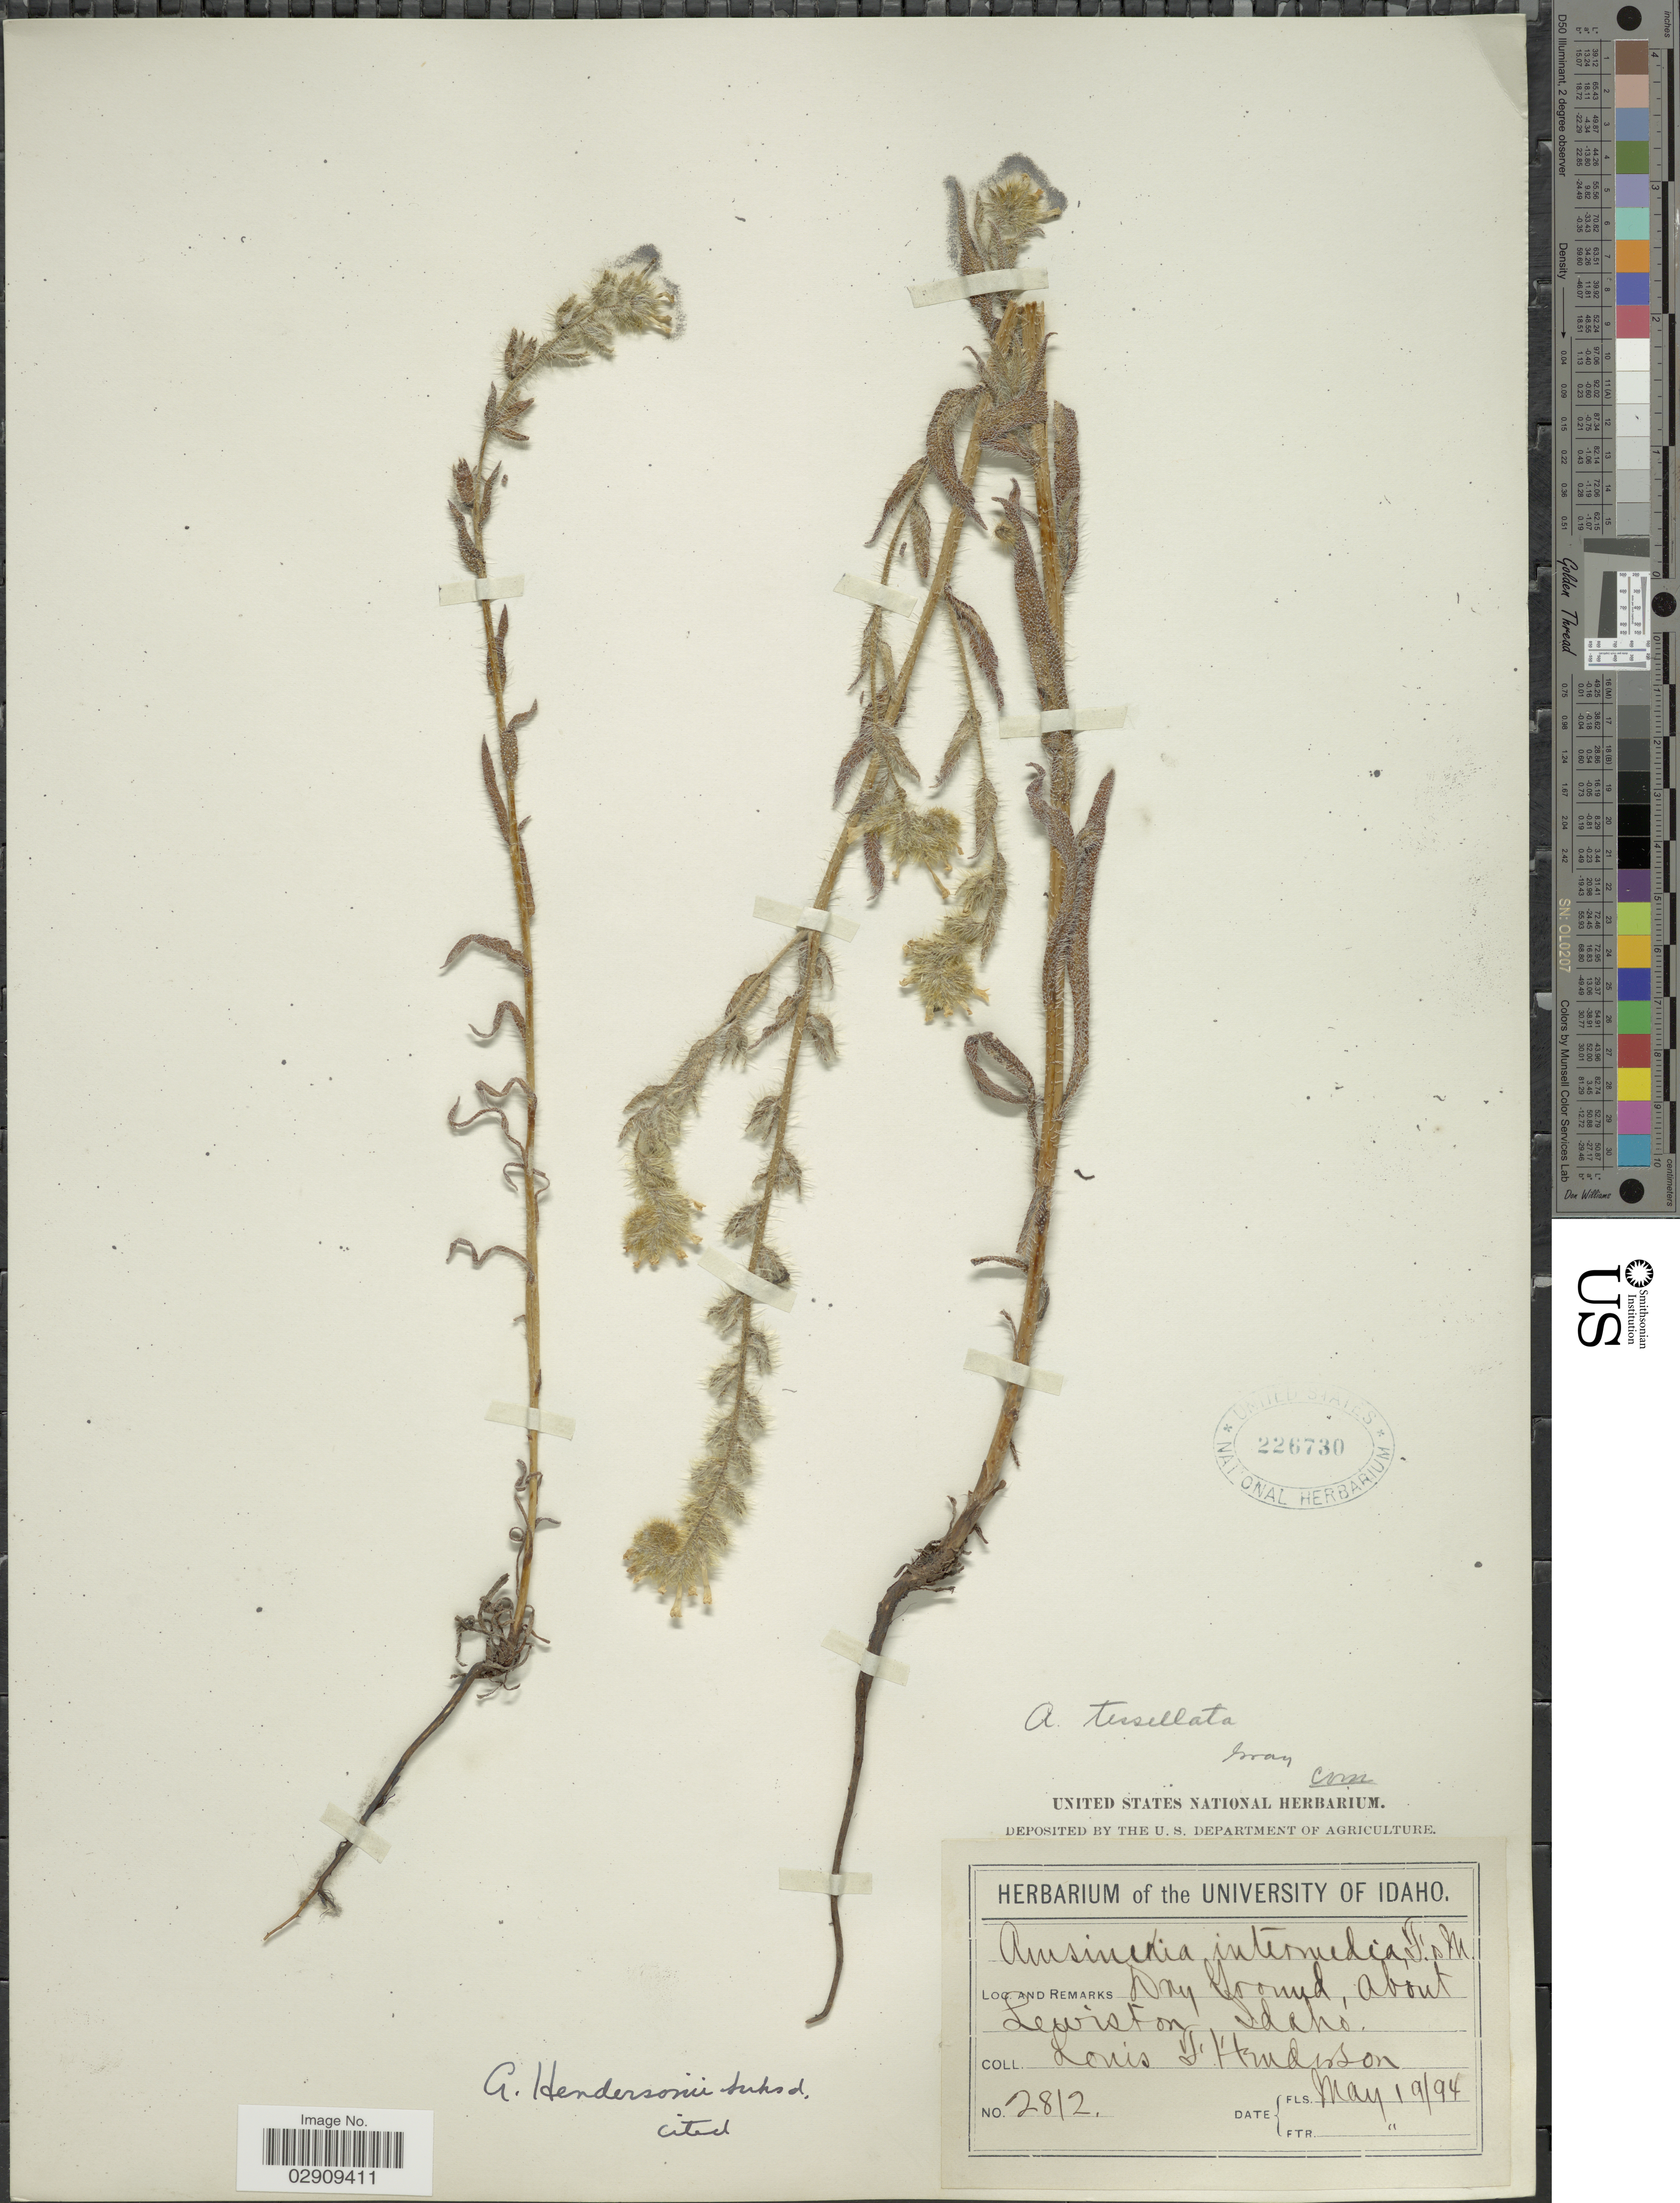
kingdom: Plantae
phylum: Tracheophyta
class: Magnoliopsida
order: Boraginales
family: Boraginaceae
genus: Amsinckia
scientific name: Amsinckia menziesii var. intermedia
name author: (Fisch. & C.A. Mey.) Ganders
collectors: L. Henderson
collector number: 2812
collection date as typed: Transcribed d/m/y: 19/5/94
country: United States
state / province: Idaho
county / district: Nez Perce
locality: Dry Ground, about Lewiston.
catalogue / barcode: US 226730